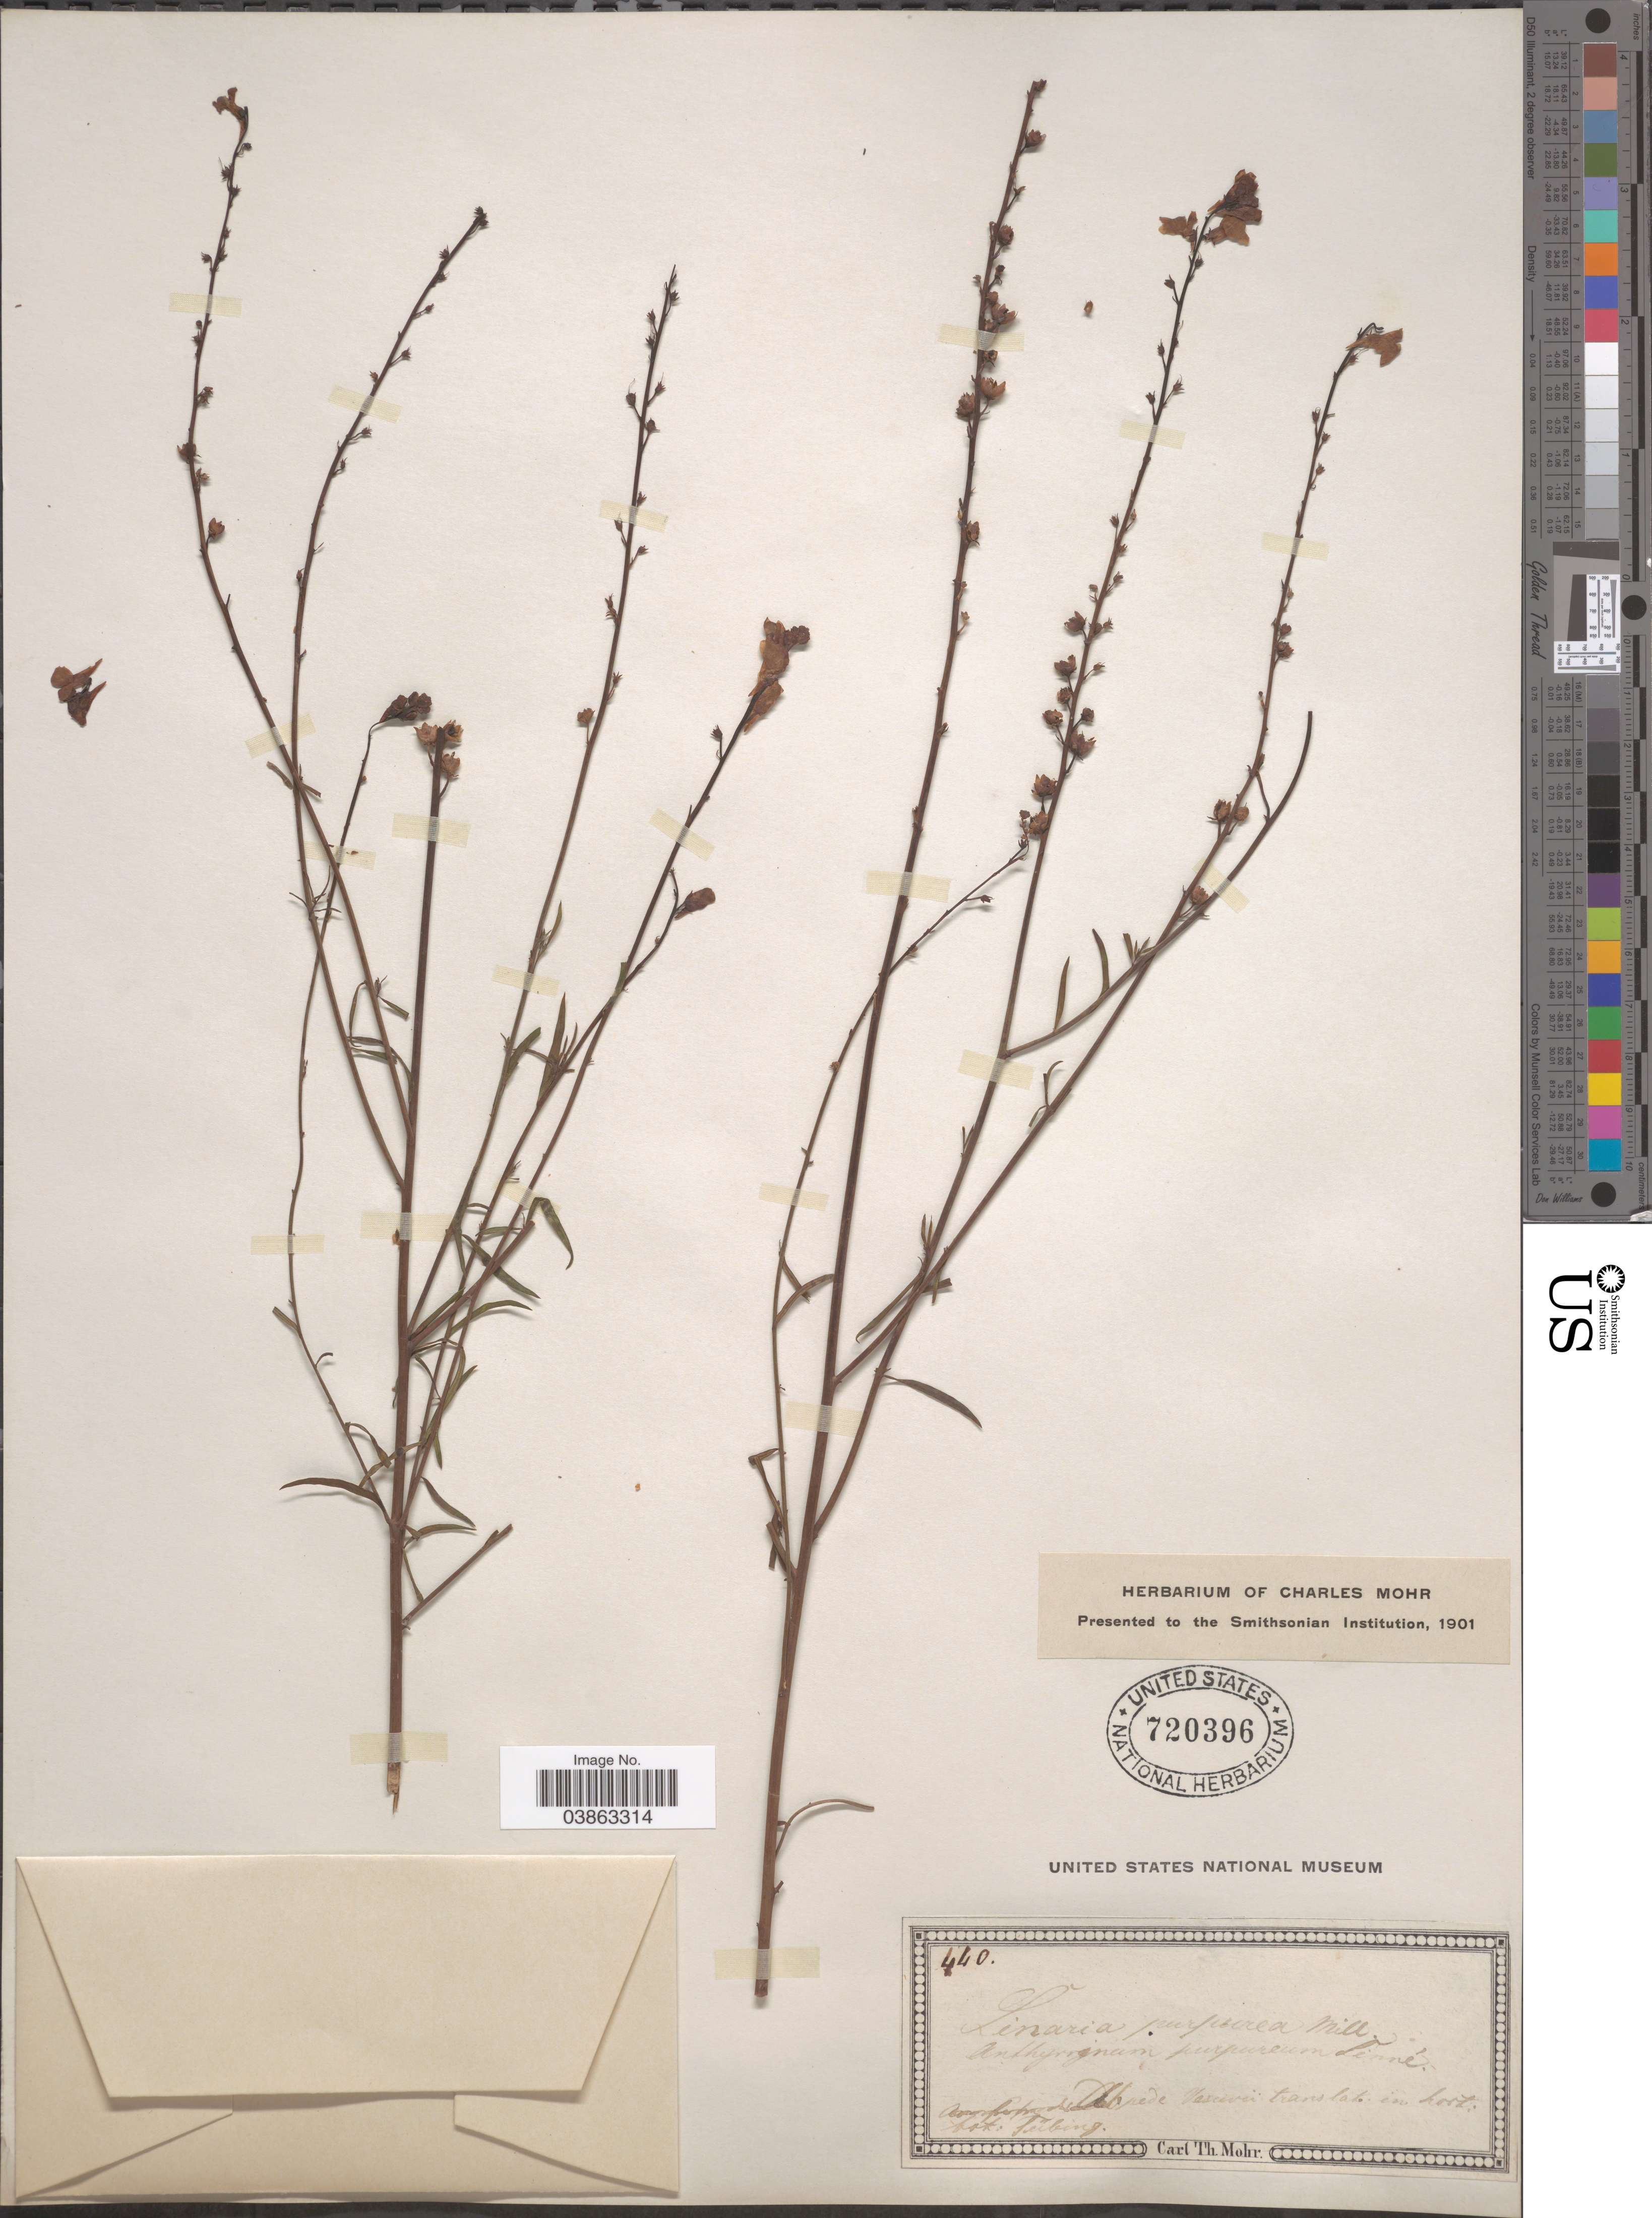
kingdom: Plantae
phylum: Tracheophyta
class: Magnoliopsida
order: Lamiales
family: Plantaginaceae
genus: Linaria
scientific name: Linaria purpurea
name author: (L.) Mill.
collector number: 440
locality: [illegible text] Vascivei translate en hort. bot. Terbing.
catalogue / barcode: US 720396